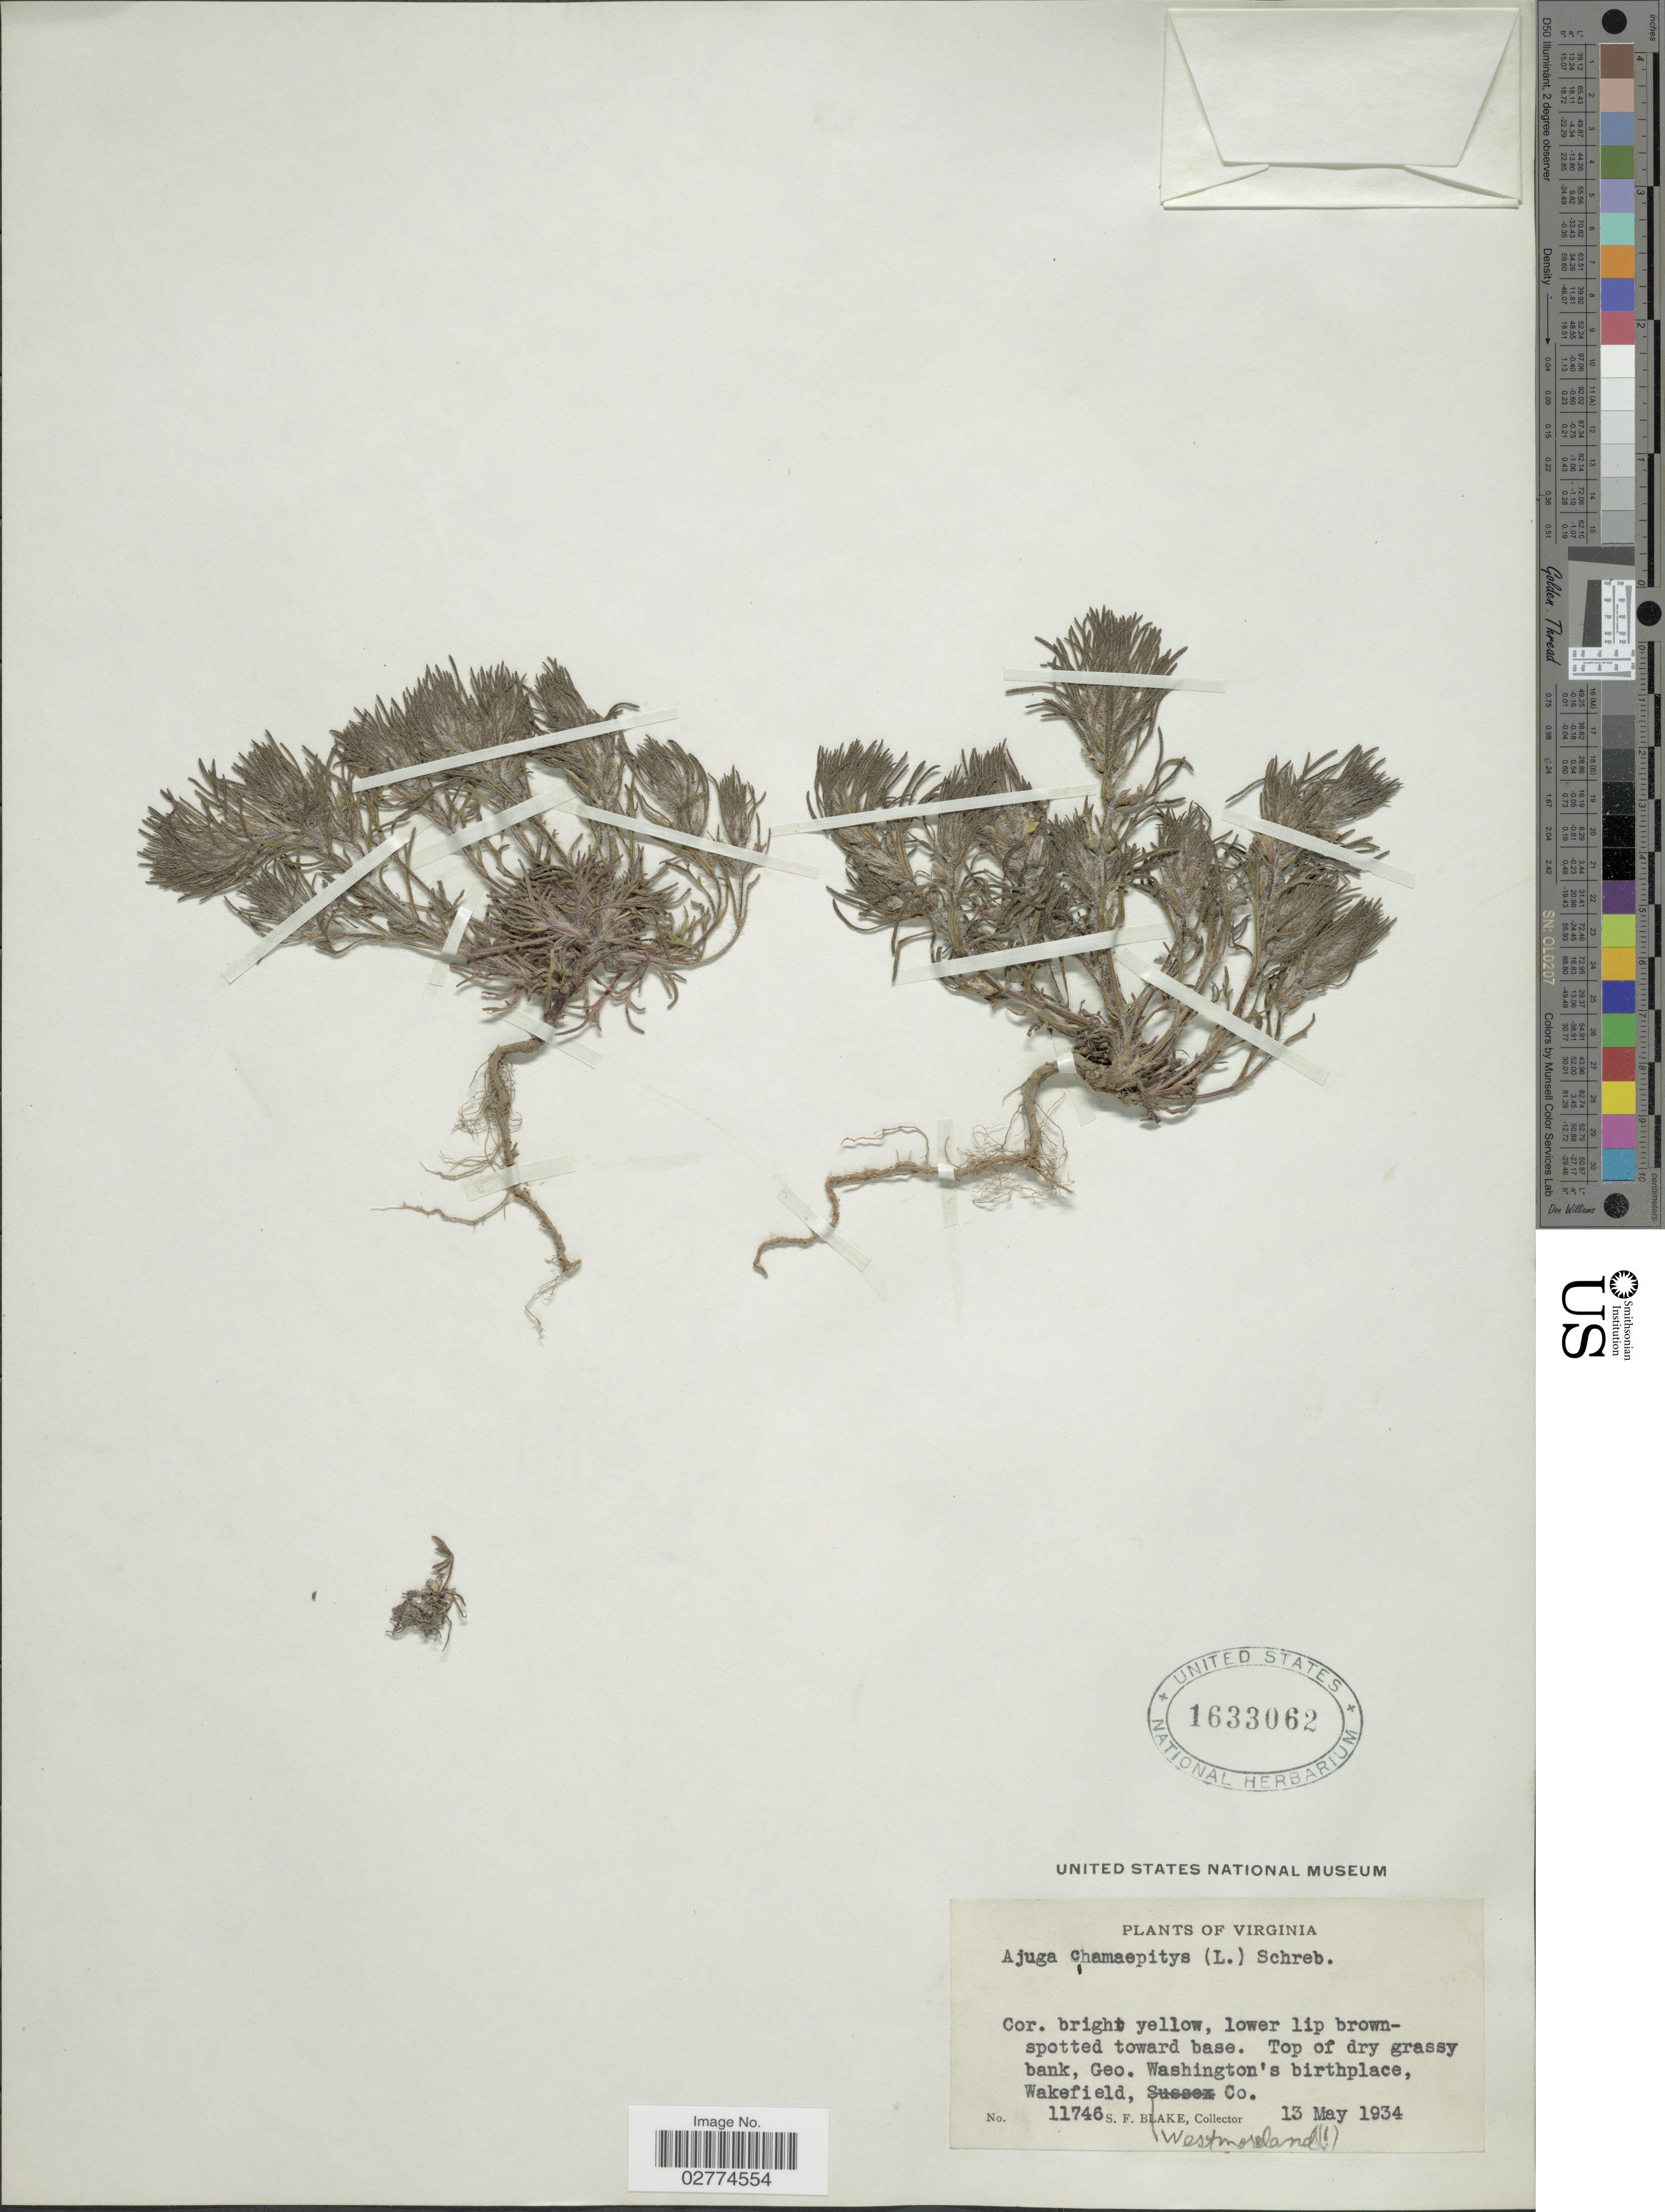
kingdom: Plantae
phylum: Tracheophyta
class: Magnoliopsida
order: Lamiales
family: Lamiaceae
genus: Ajuga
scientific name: Ajuga chamaepitys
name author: (L.) Schreb.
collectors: S. Blake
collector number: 11746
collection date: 1934-05-13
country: United States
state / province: Virginia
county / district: Westmoreland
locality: Top of dry grassy bank, Geo. Washington's birthplace, Wakefield, Westmoreland Co.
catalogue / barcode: US 1633062